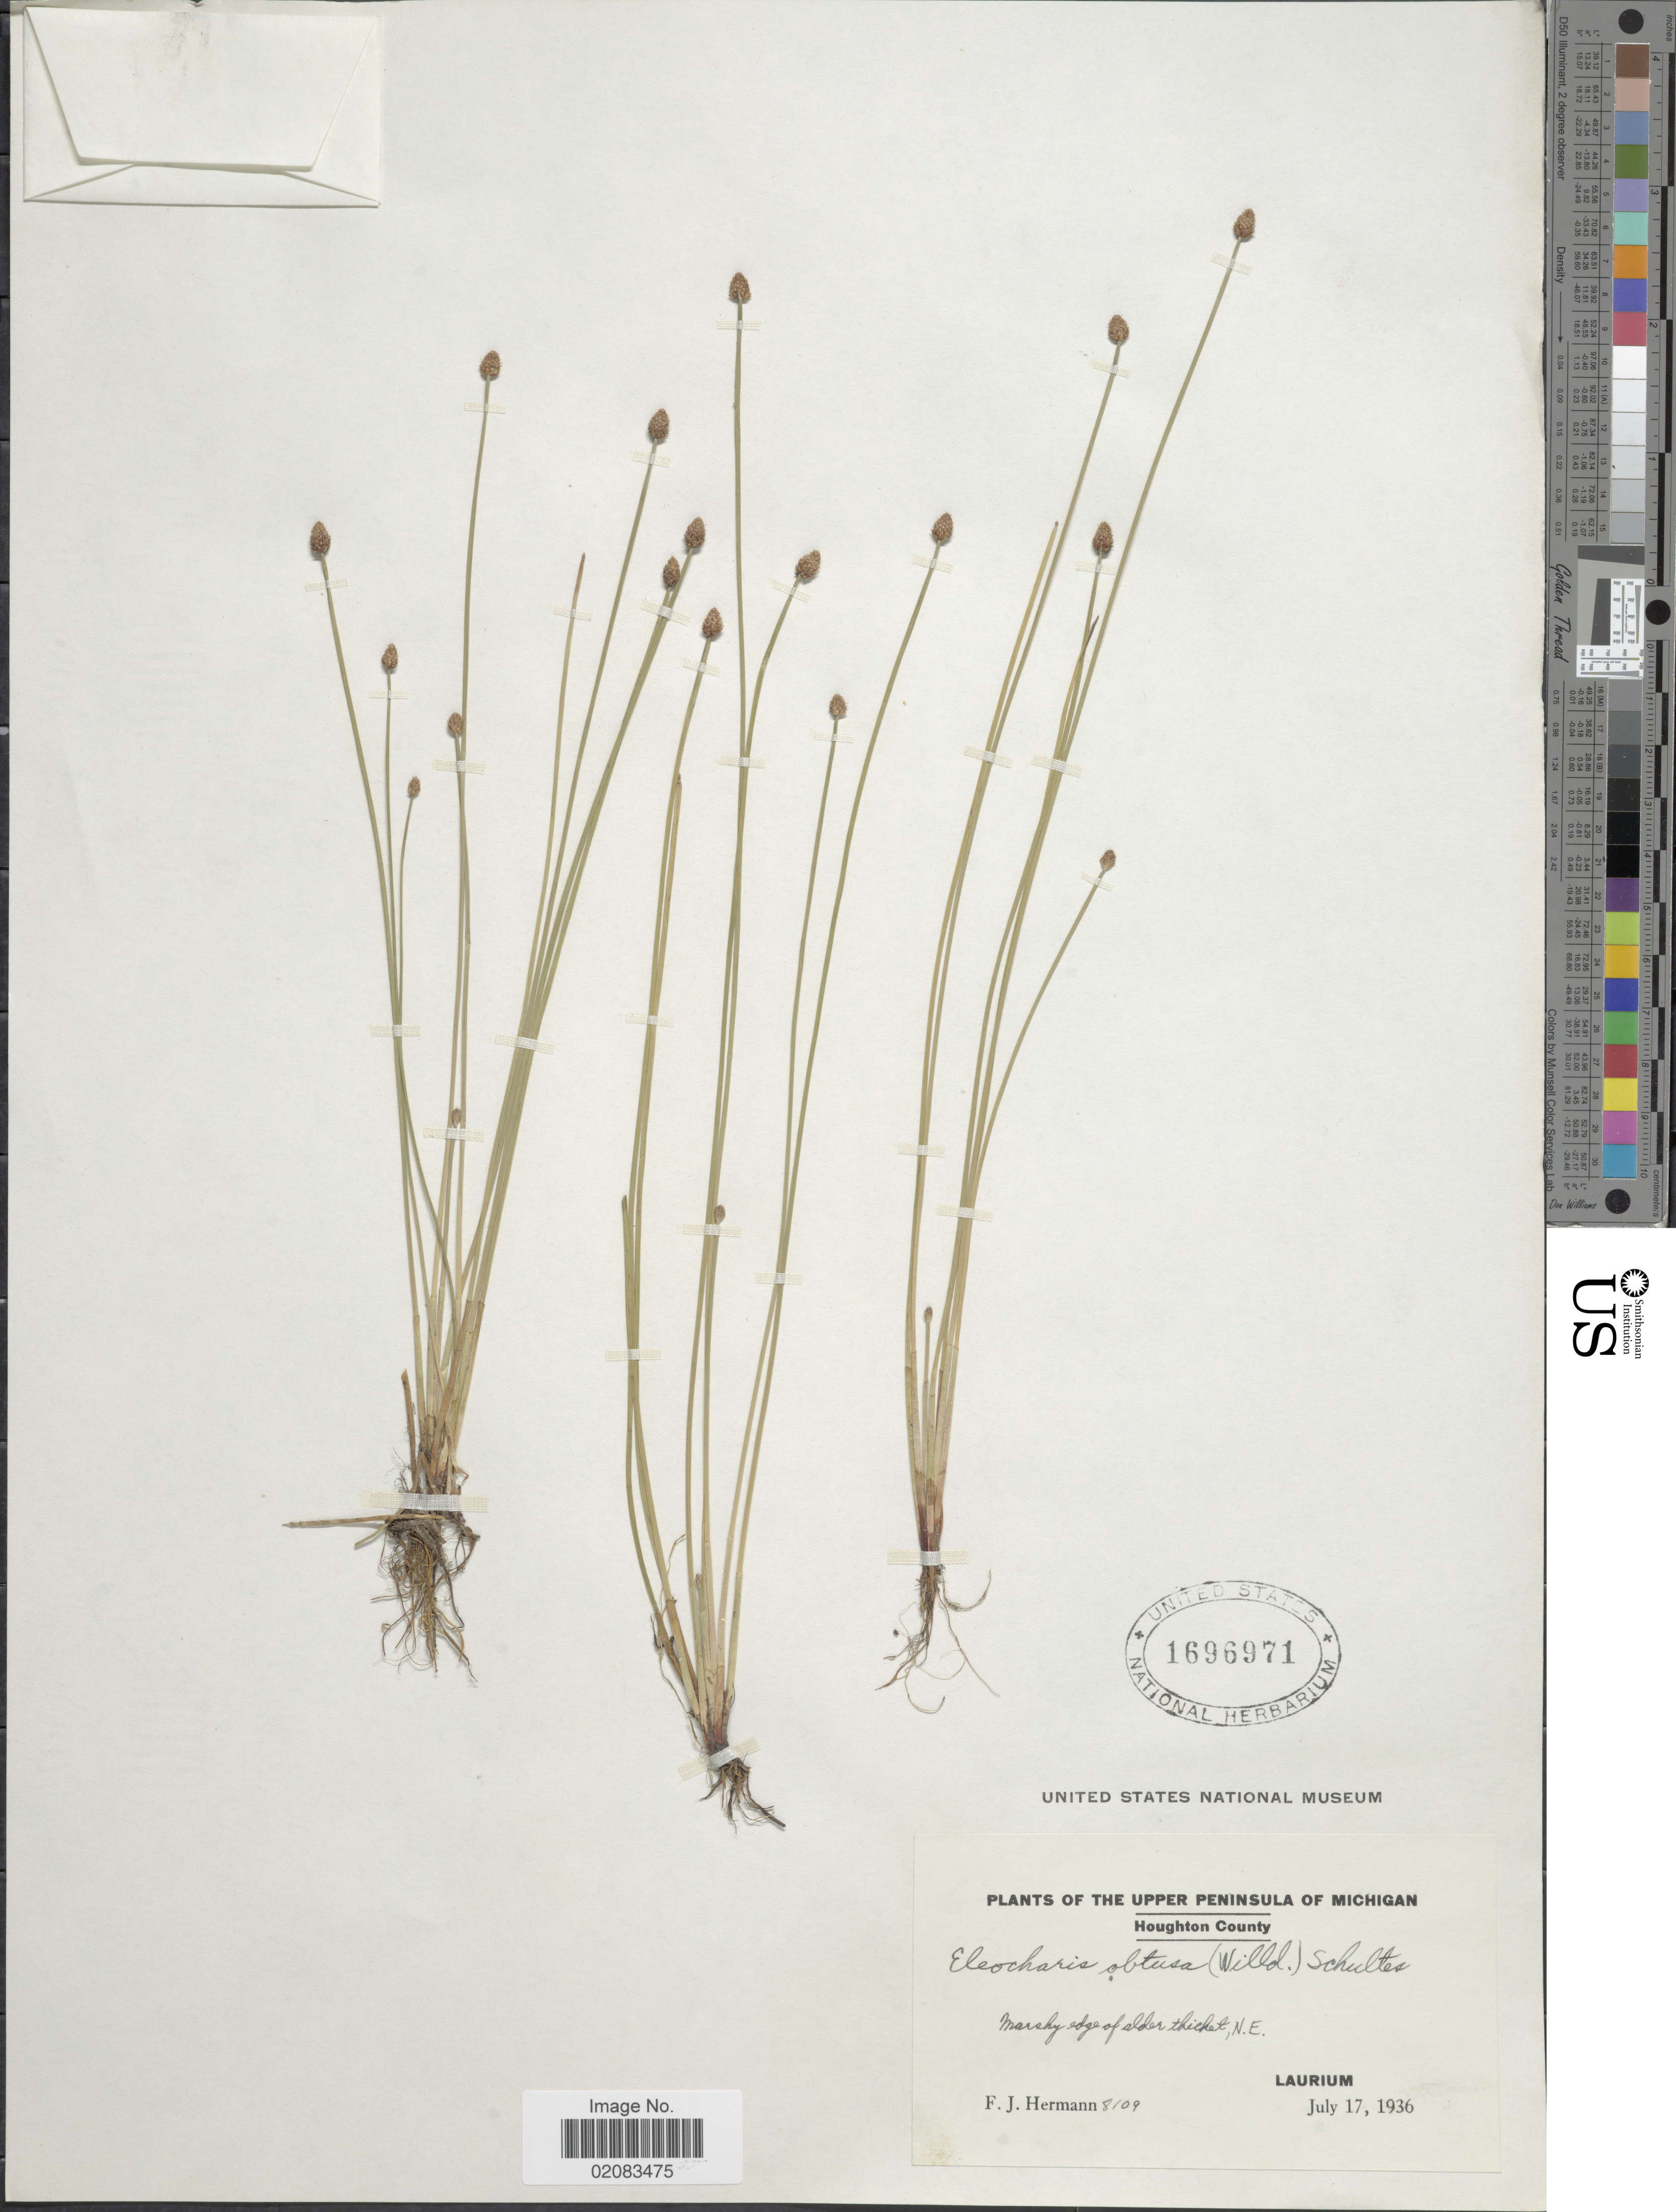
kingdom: Plantae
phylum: Tracheophyta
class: Liliopsida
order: Poales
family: Cyperaceae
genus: Eleocharis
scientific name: Eleocharis obtusa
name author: (Willd.) Schult.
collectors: F. J. Hermann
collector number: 8109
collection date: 1936-07-17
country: United States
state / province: Michigan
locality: The Upper Peninsula of Michigan, Houghton County, Marshy edge of older thicket, N.E., Laurium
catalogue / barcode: US 1696971